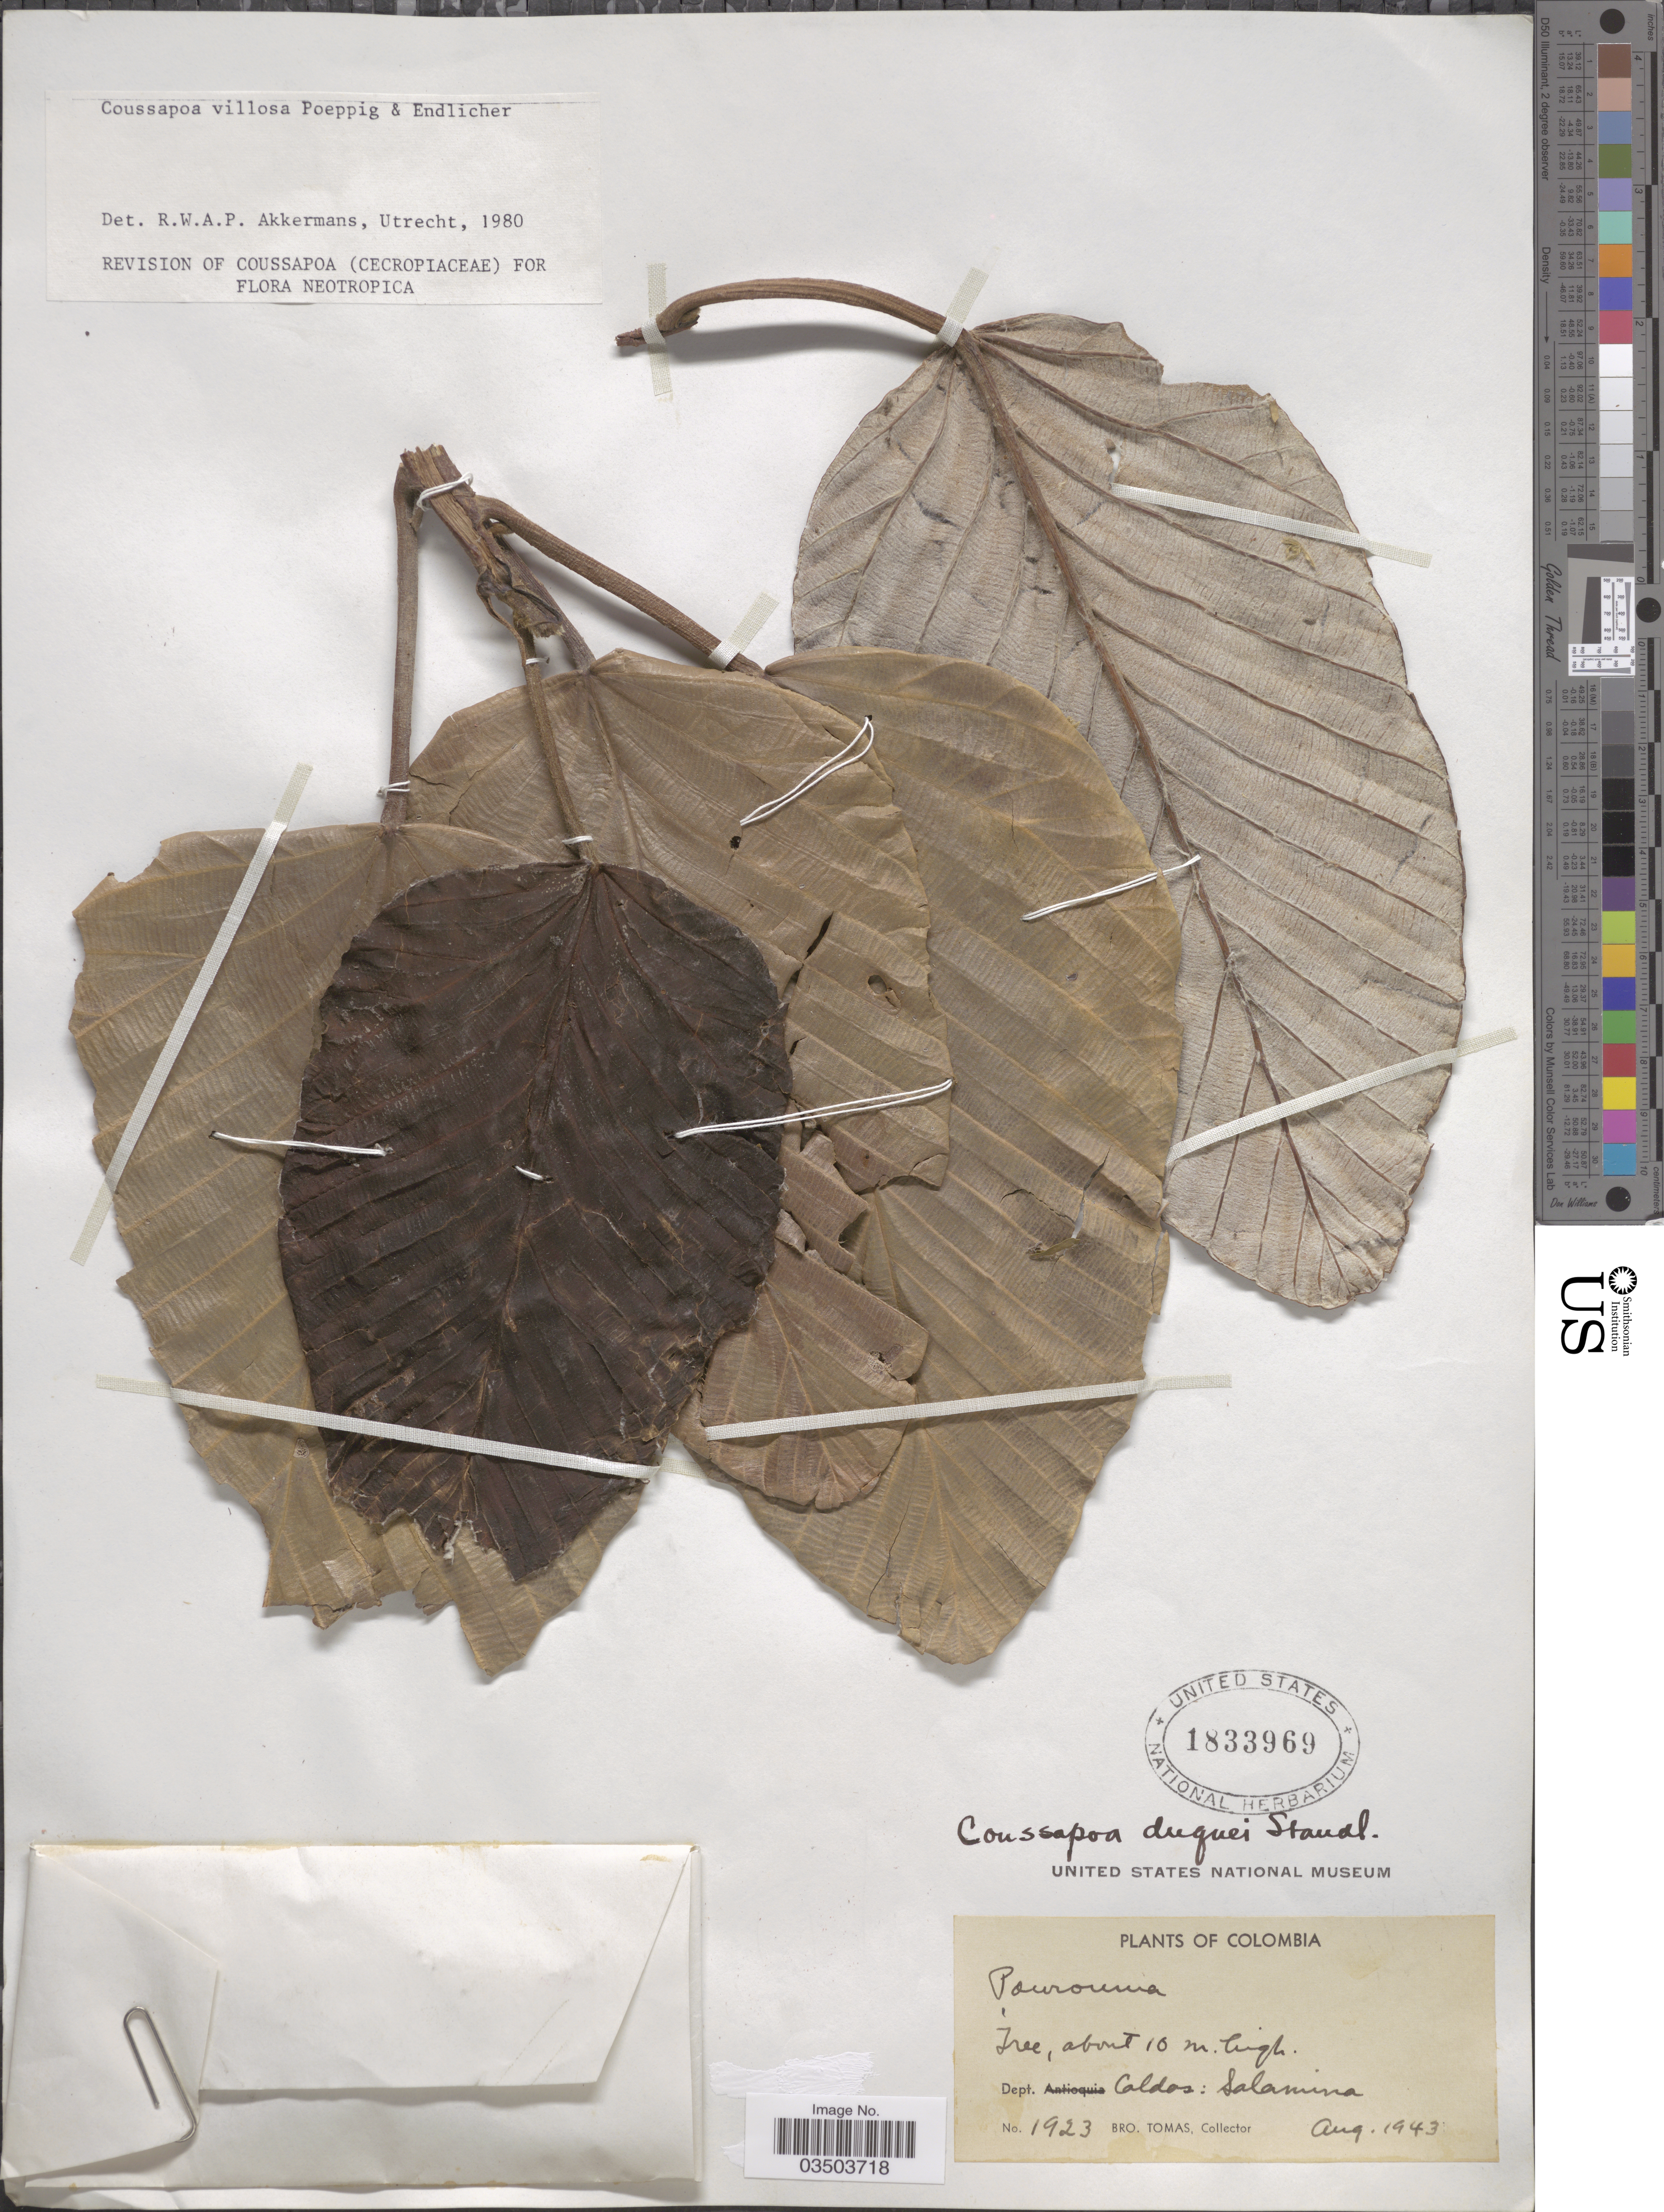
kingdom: Plantae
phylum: Tracheophyta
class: Magnoliopsida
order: Rosales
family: Urticaceae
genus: Coussapoa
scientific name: Coussapoa villosa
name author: Poepp. & Endl.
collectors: B. Tomas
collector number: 1923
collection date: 1943-08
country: Colombia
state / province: Caldas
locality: Dept. Caldas: Salamina.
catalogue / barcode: US 1833969